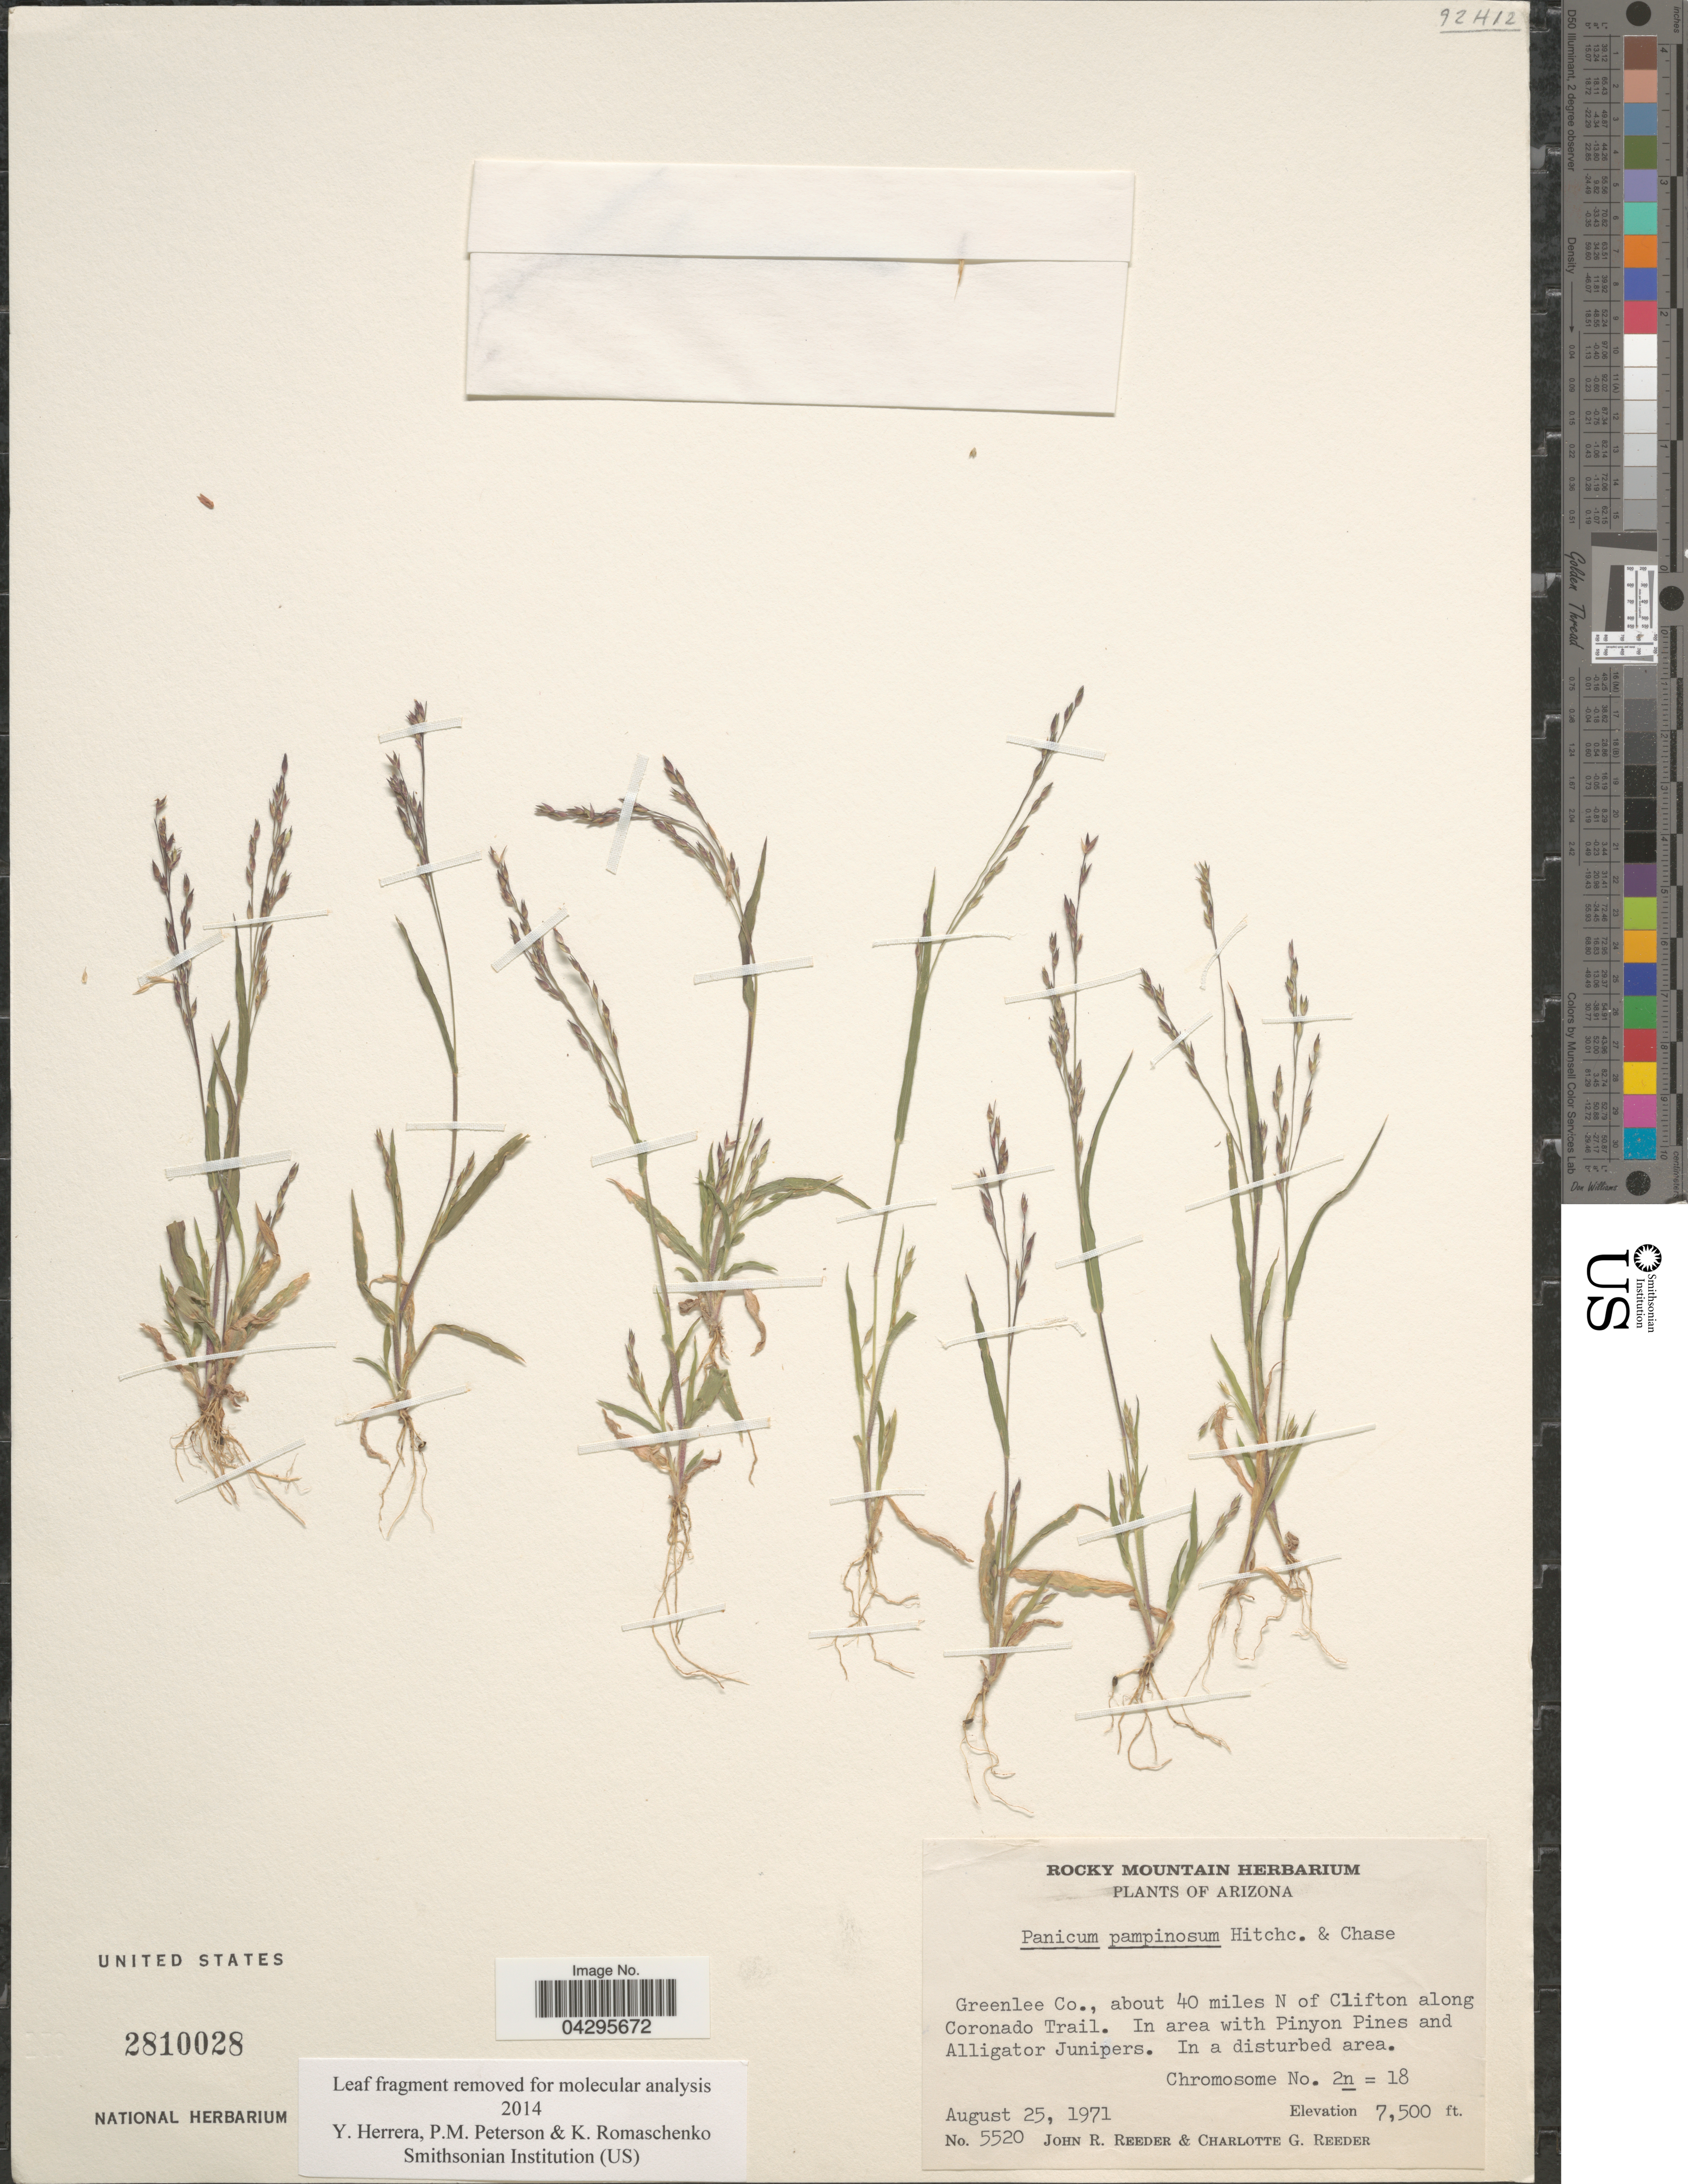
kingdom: Plantae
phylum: Tracheophyta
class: Liliopsida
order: Poales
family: Poaceae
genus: Panicum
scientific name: Panicum pampinosum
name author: Hitchc. & Chase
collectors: J. R. Reeder & C. G. Reeder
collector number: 5520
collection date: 1971-08-25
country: United States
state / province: Arizona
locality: Greenlee Co., about 40 miles N of Clifton along Coronado Trail. In area with Pinyon Pines and Alligator Junipers. In a disturbed area.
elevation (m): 2286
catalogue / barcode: US 2810028